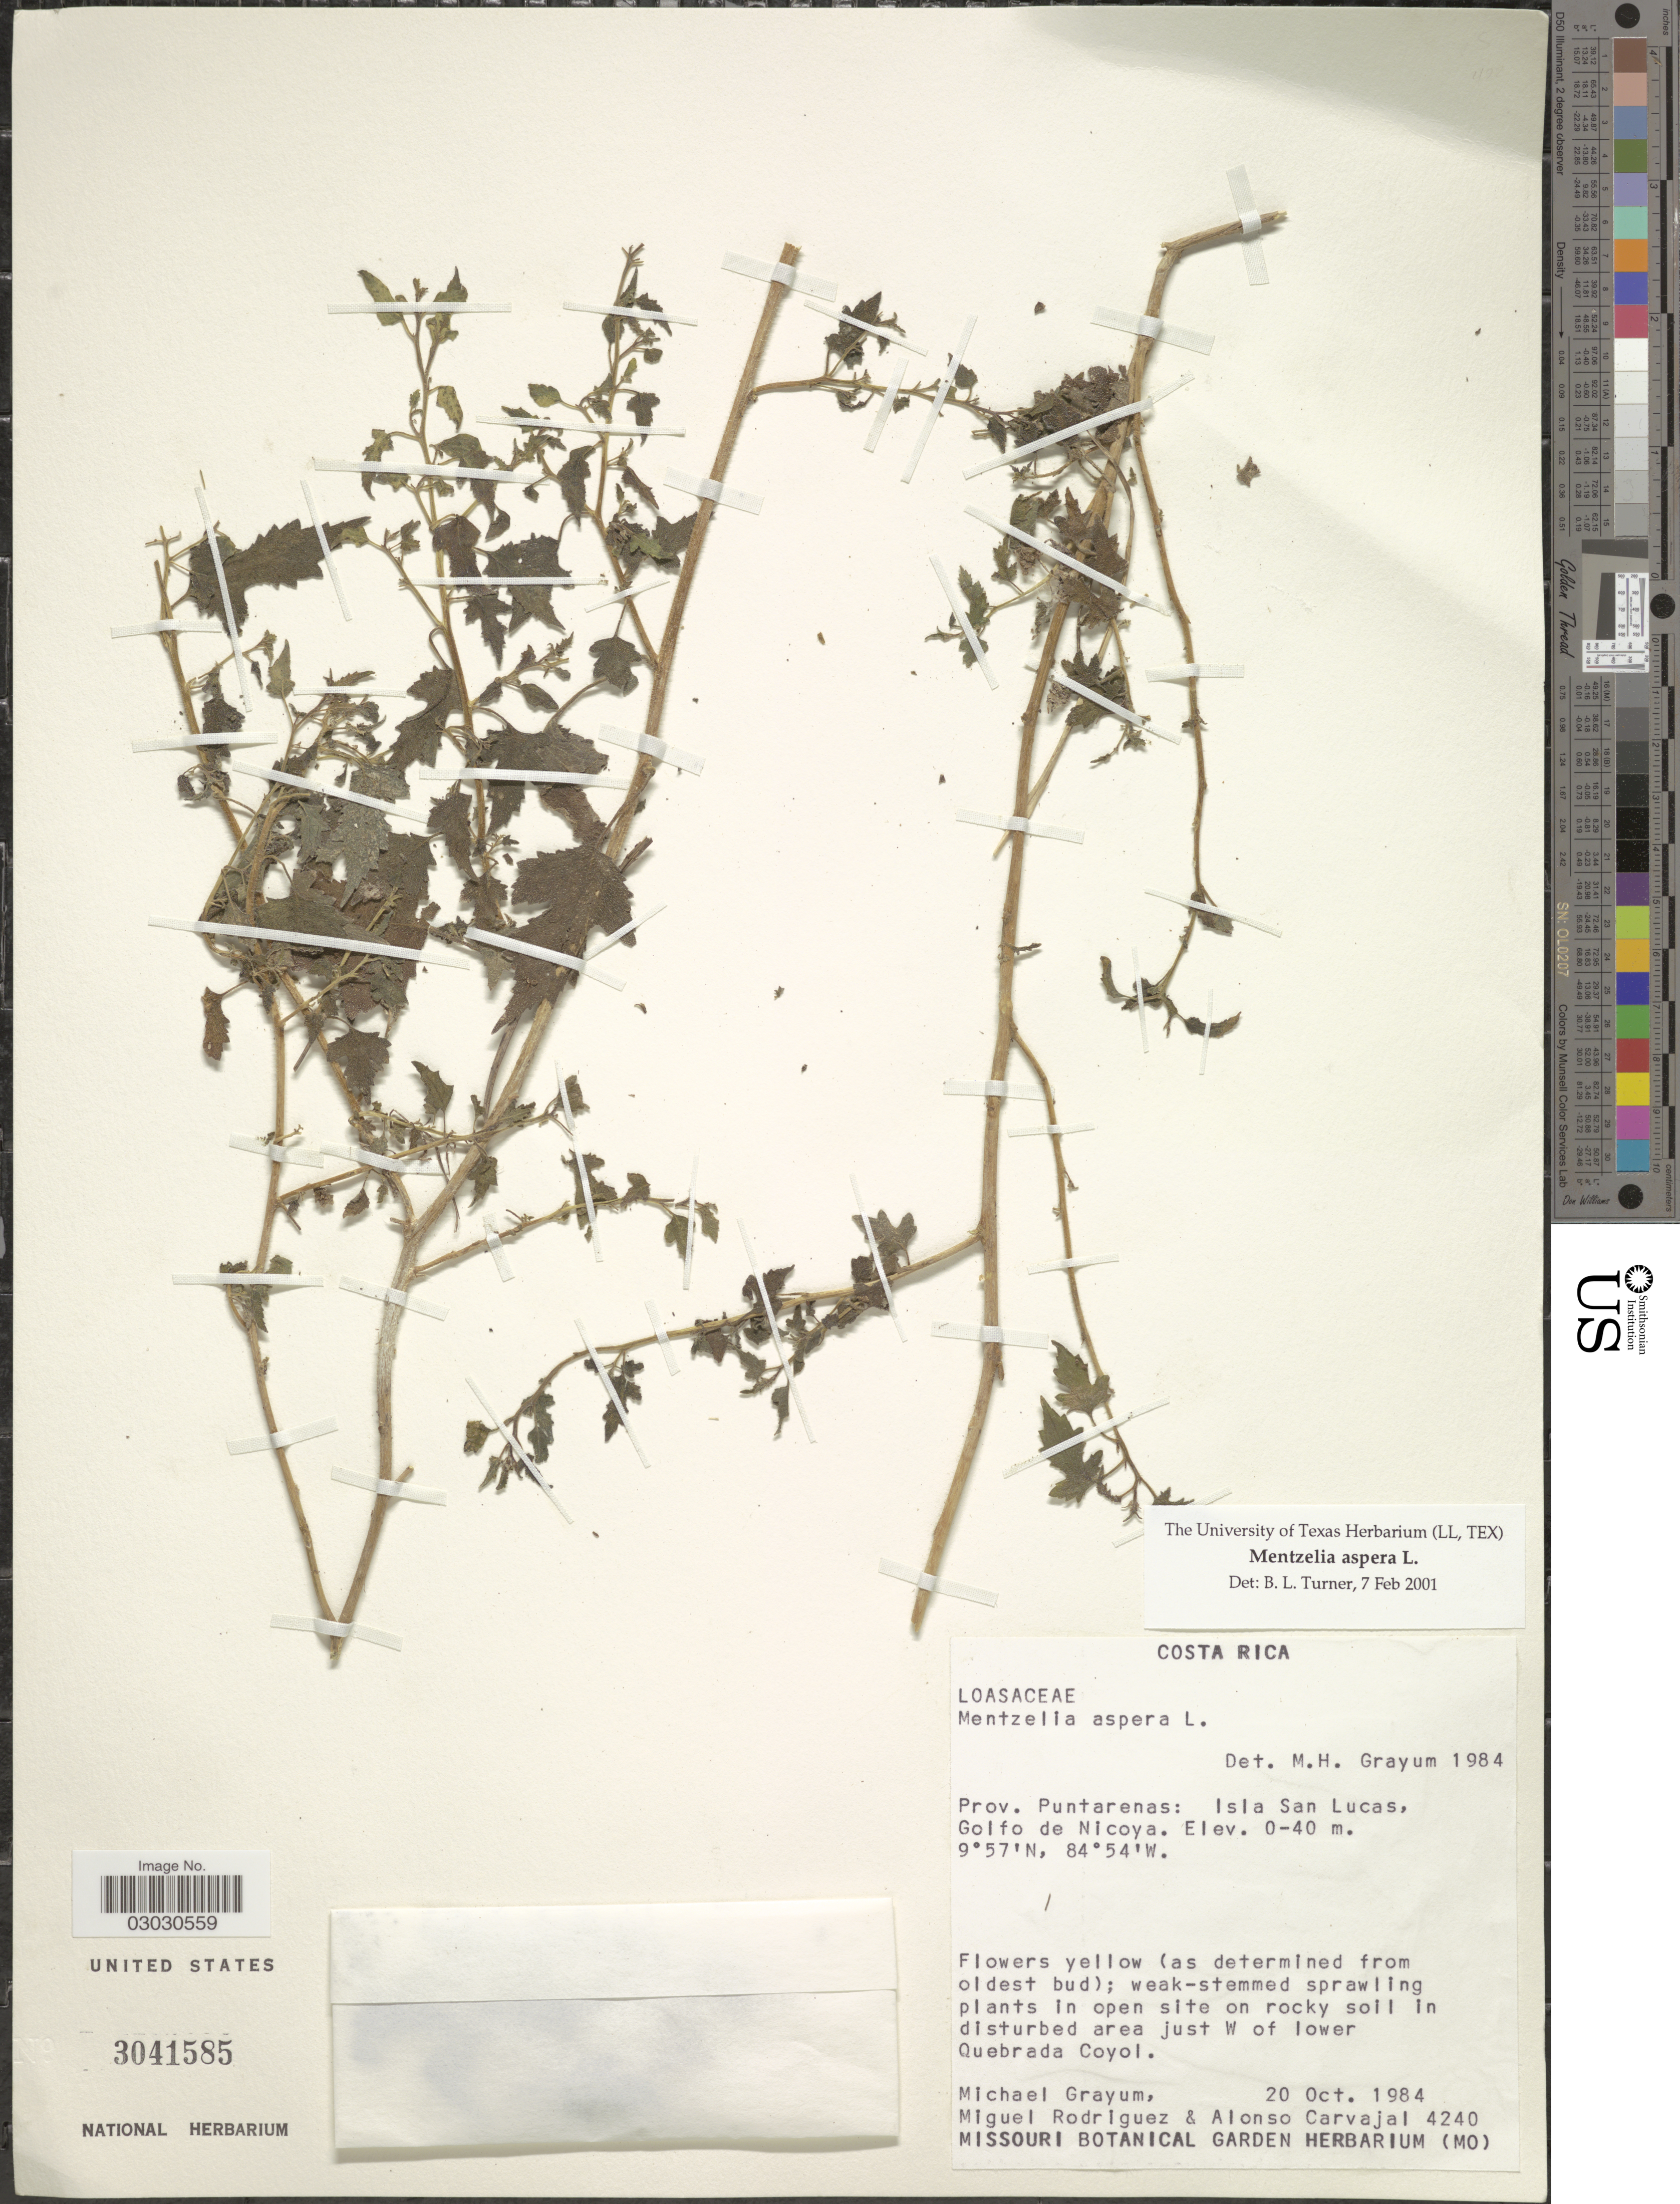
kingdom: Plantae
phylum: Tracheophyta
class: Magnoliopsida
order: Cornales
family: Loasaceae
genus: Mentzelia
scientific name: Mentzelia aspera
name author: L.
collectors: M. H. Grayum, M. Rodriguez & A. Carvajal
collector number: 4240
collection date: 1984-10-20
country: Costa Rica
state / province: Puntarenas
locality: Isla San Lucas, Golfo de Nicoya. W of lower Quebrada Coyol.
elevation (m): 0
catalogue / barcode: US 3041585